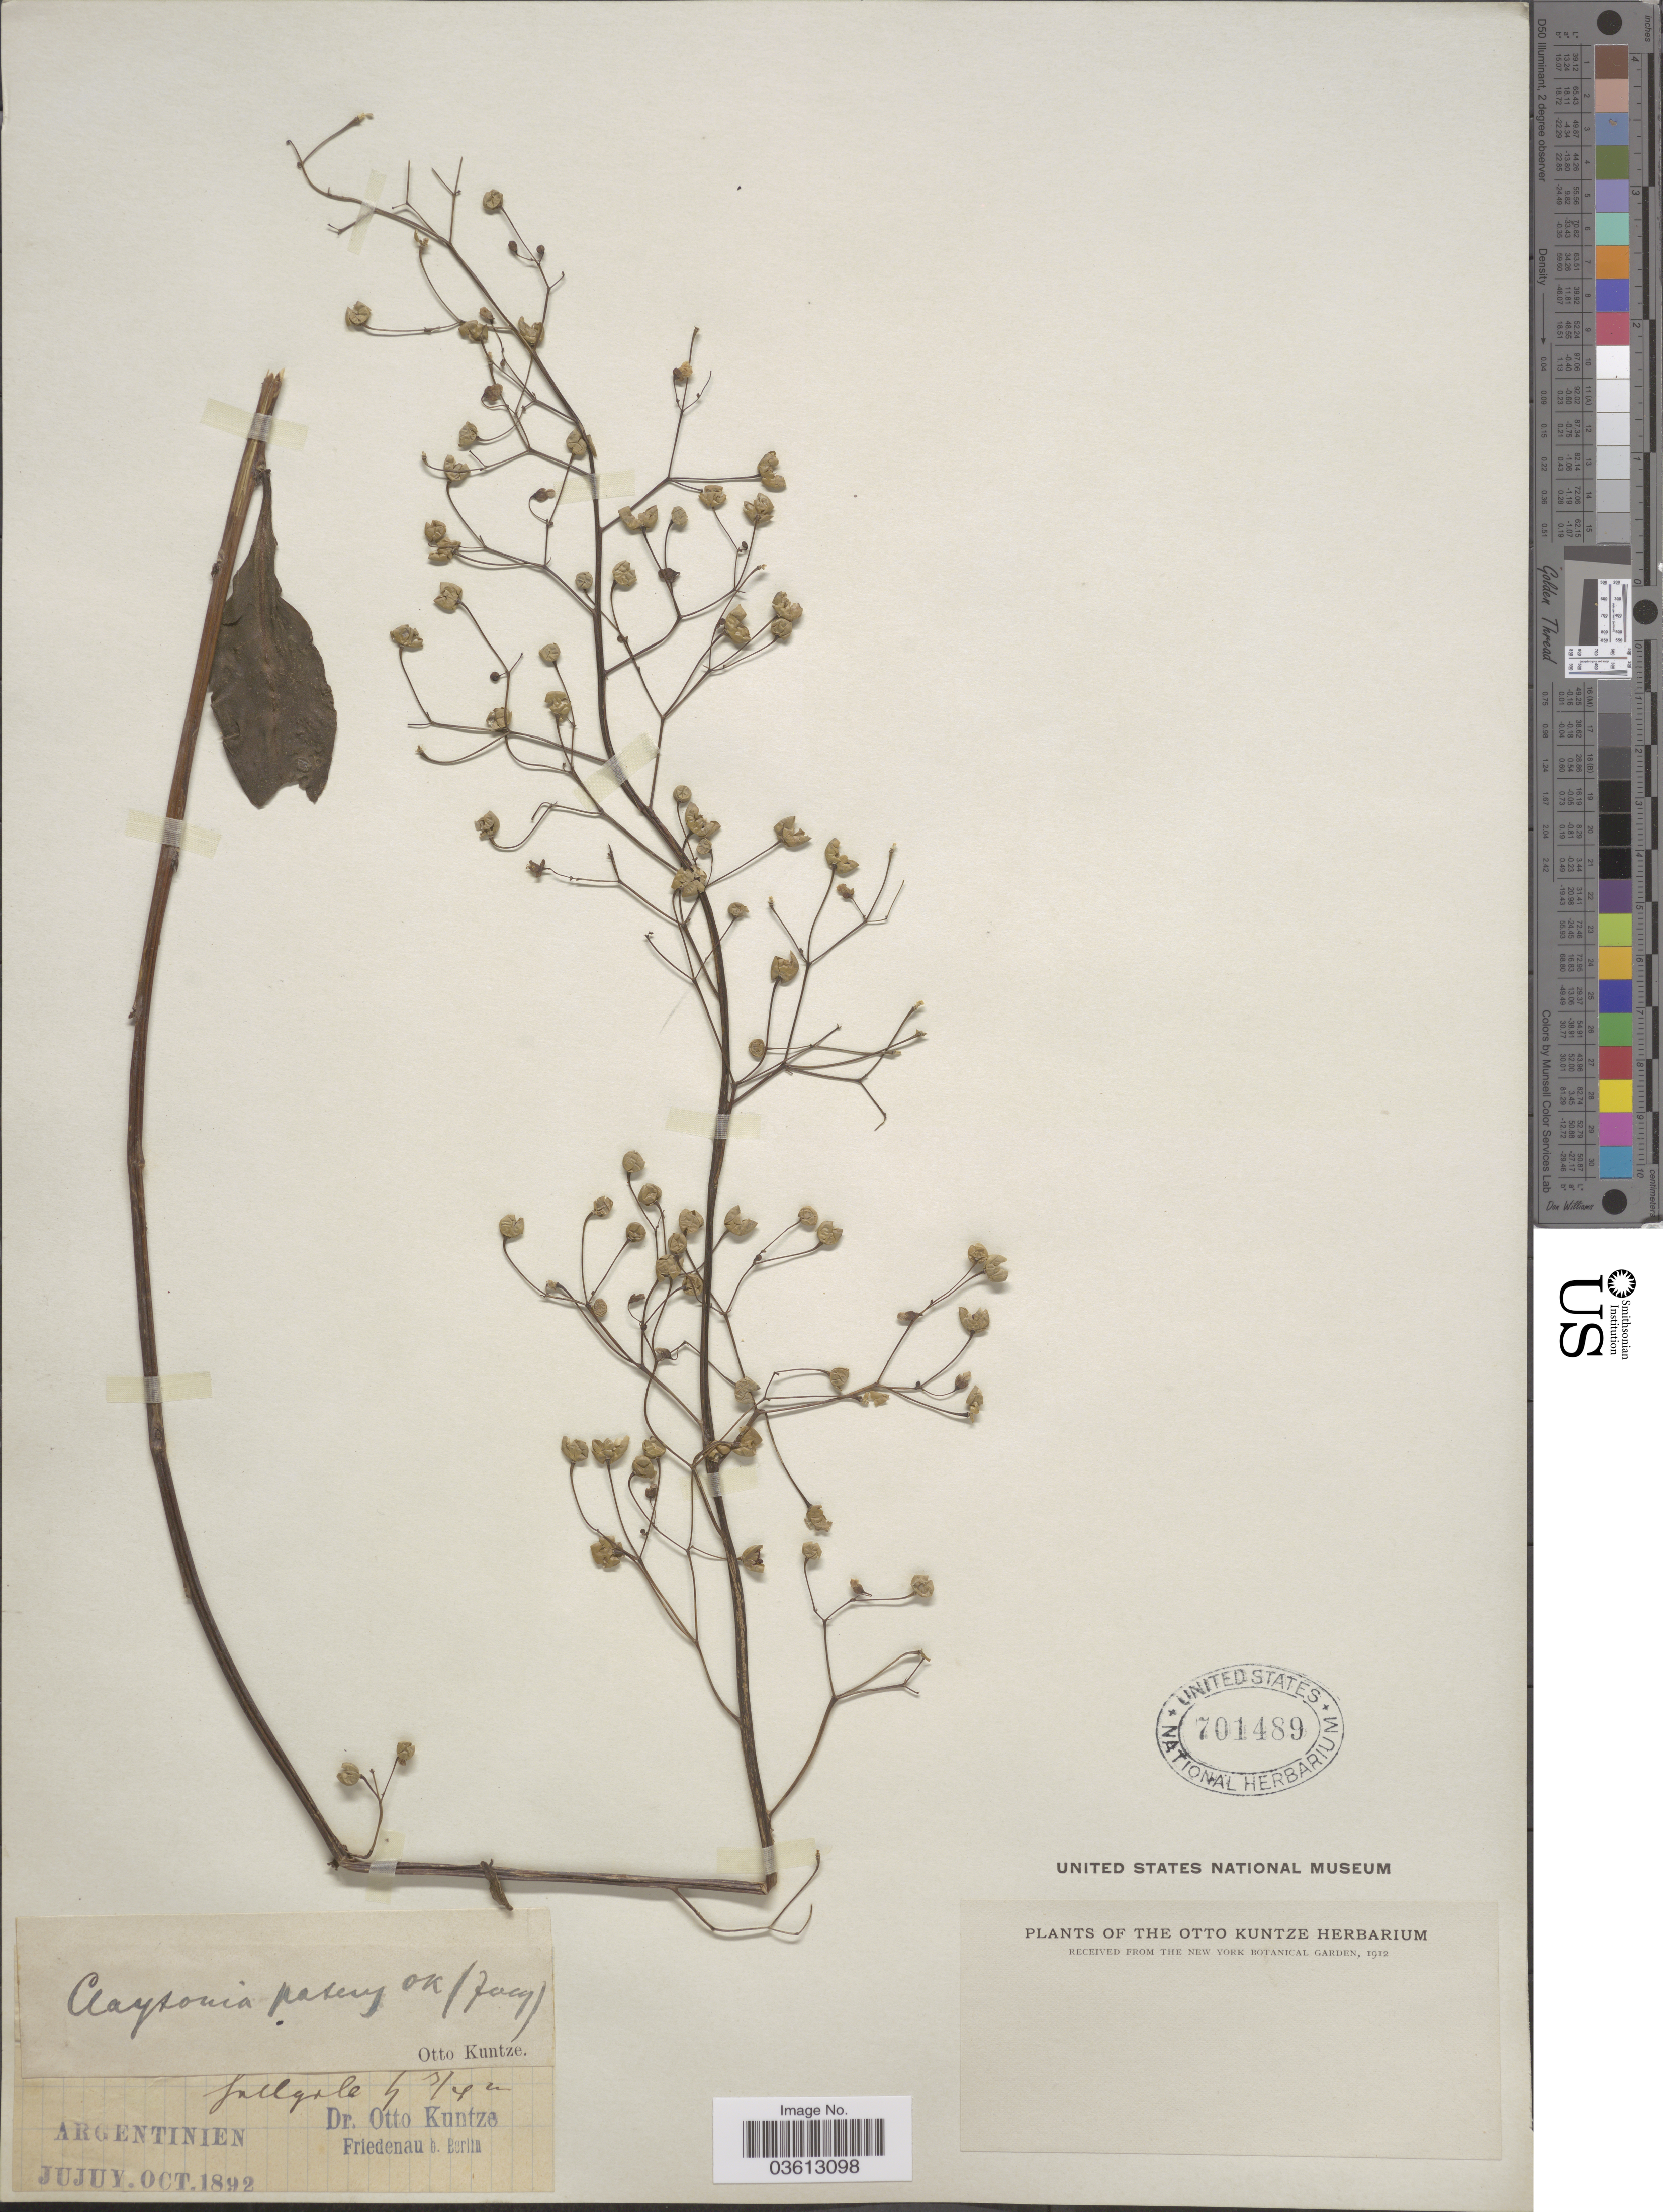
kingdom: Plantae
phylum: Tracheophyta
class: Magnoliopsida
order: Caryophyllales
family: Talinaceae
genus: Talinum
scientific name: Talinum paniculatum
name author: (Jacq.) Gaertn.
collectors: C.E.O. Kuntze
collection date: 1892-10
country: Argentina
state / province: Jujuy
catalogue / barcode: US 701489